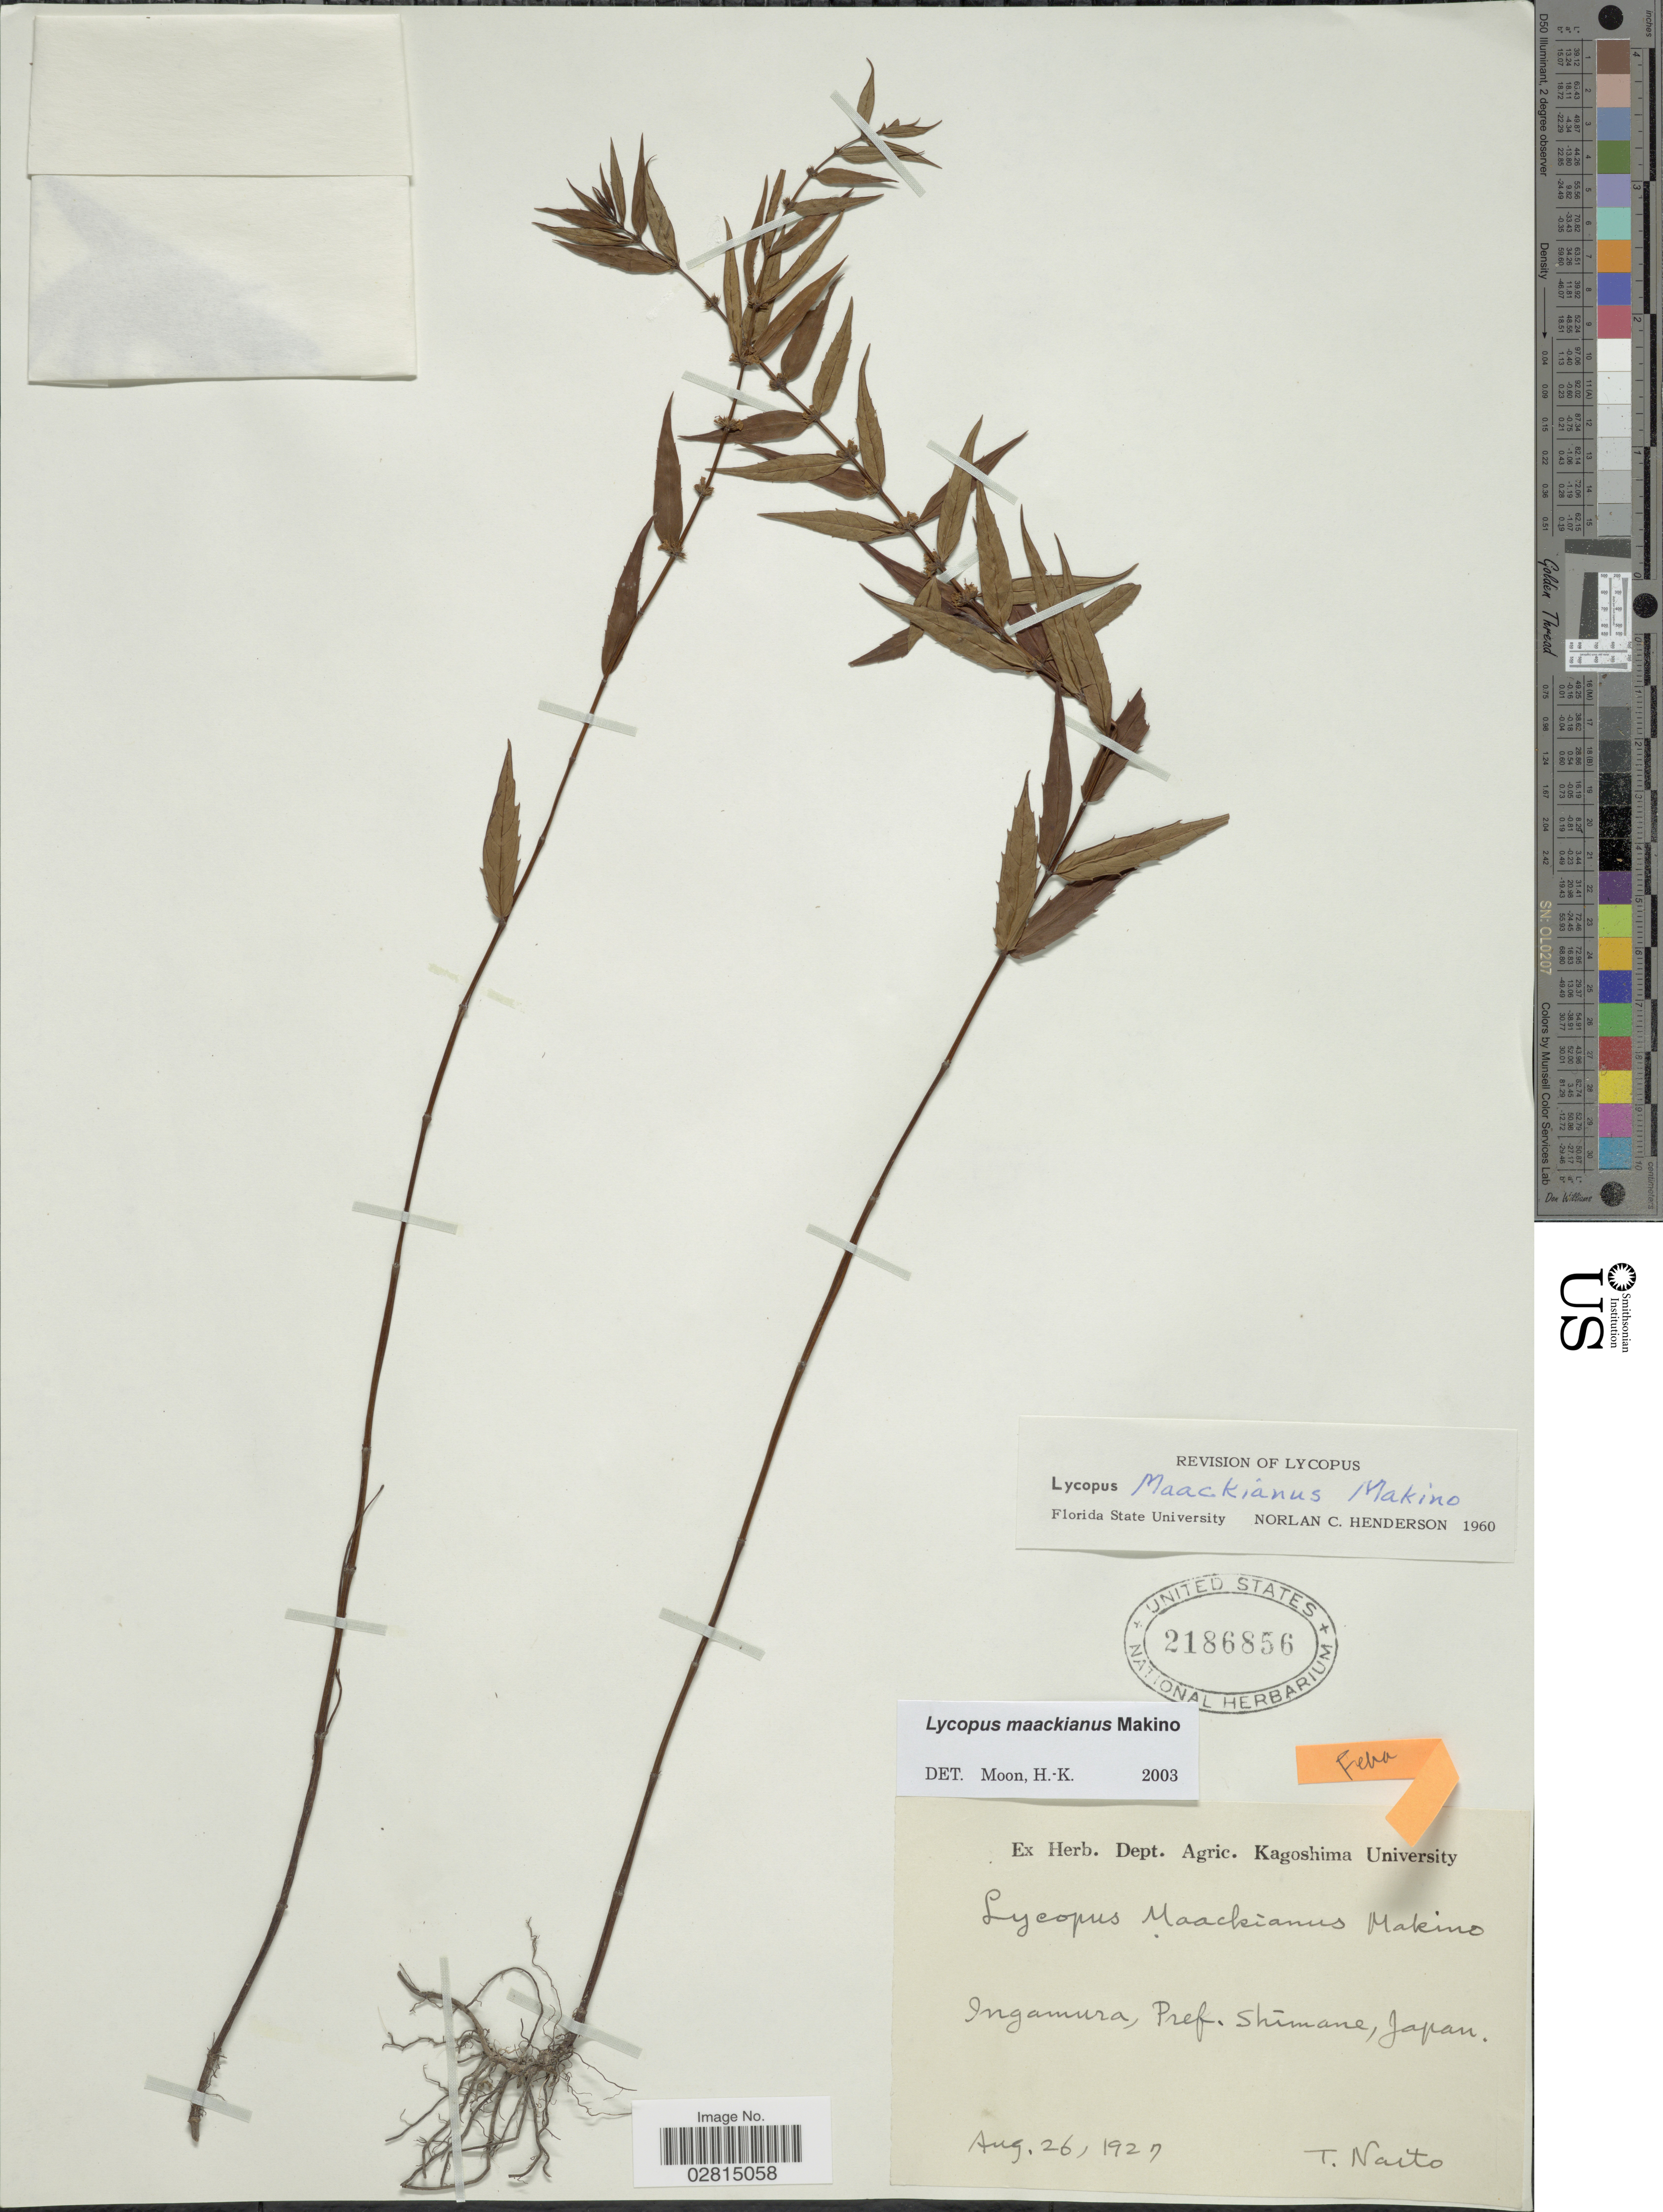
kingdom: Plantae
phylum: Tracheophyta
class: Magnoliopsida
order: Lamiales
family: Lamiaceae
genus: Lycopus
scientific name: Lycopus maackianus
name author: Makino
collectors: T. Naito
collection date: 1927-08-26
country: Japan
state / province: Simane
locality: Ingamura, Pref. Shímane.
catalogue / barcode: US 2186856